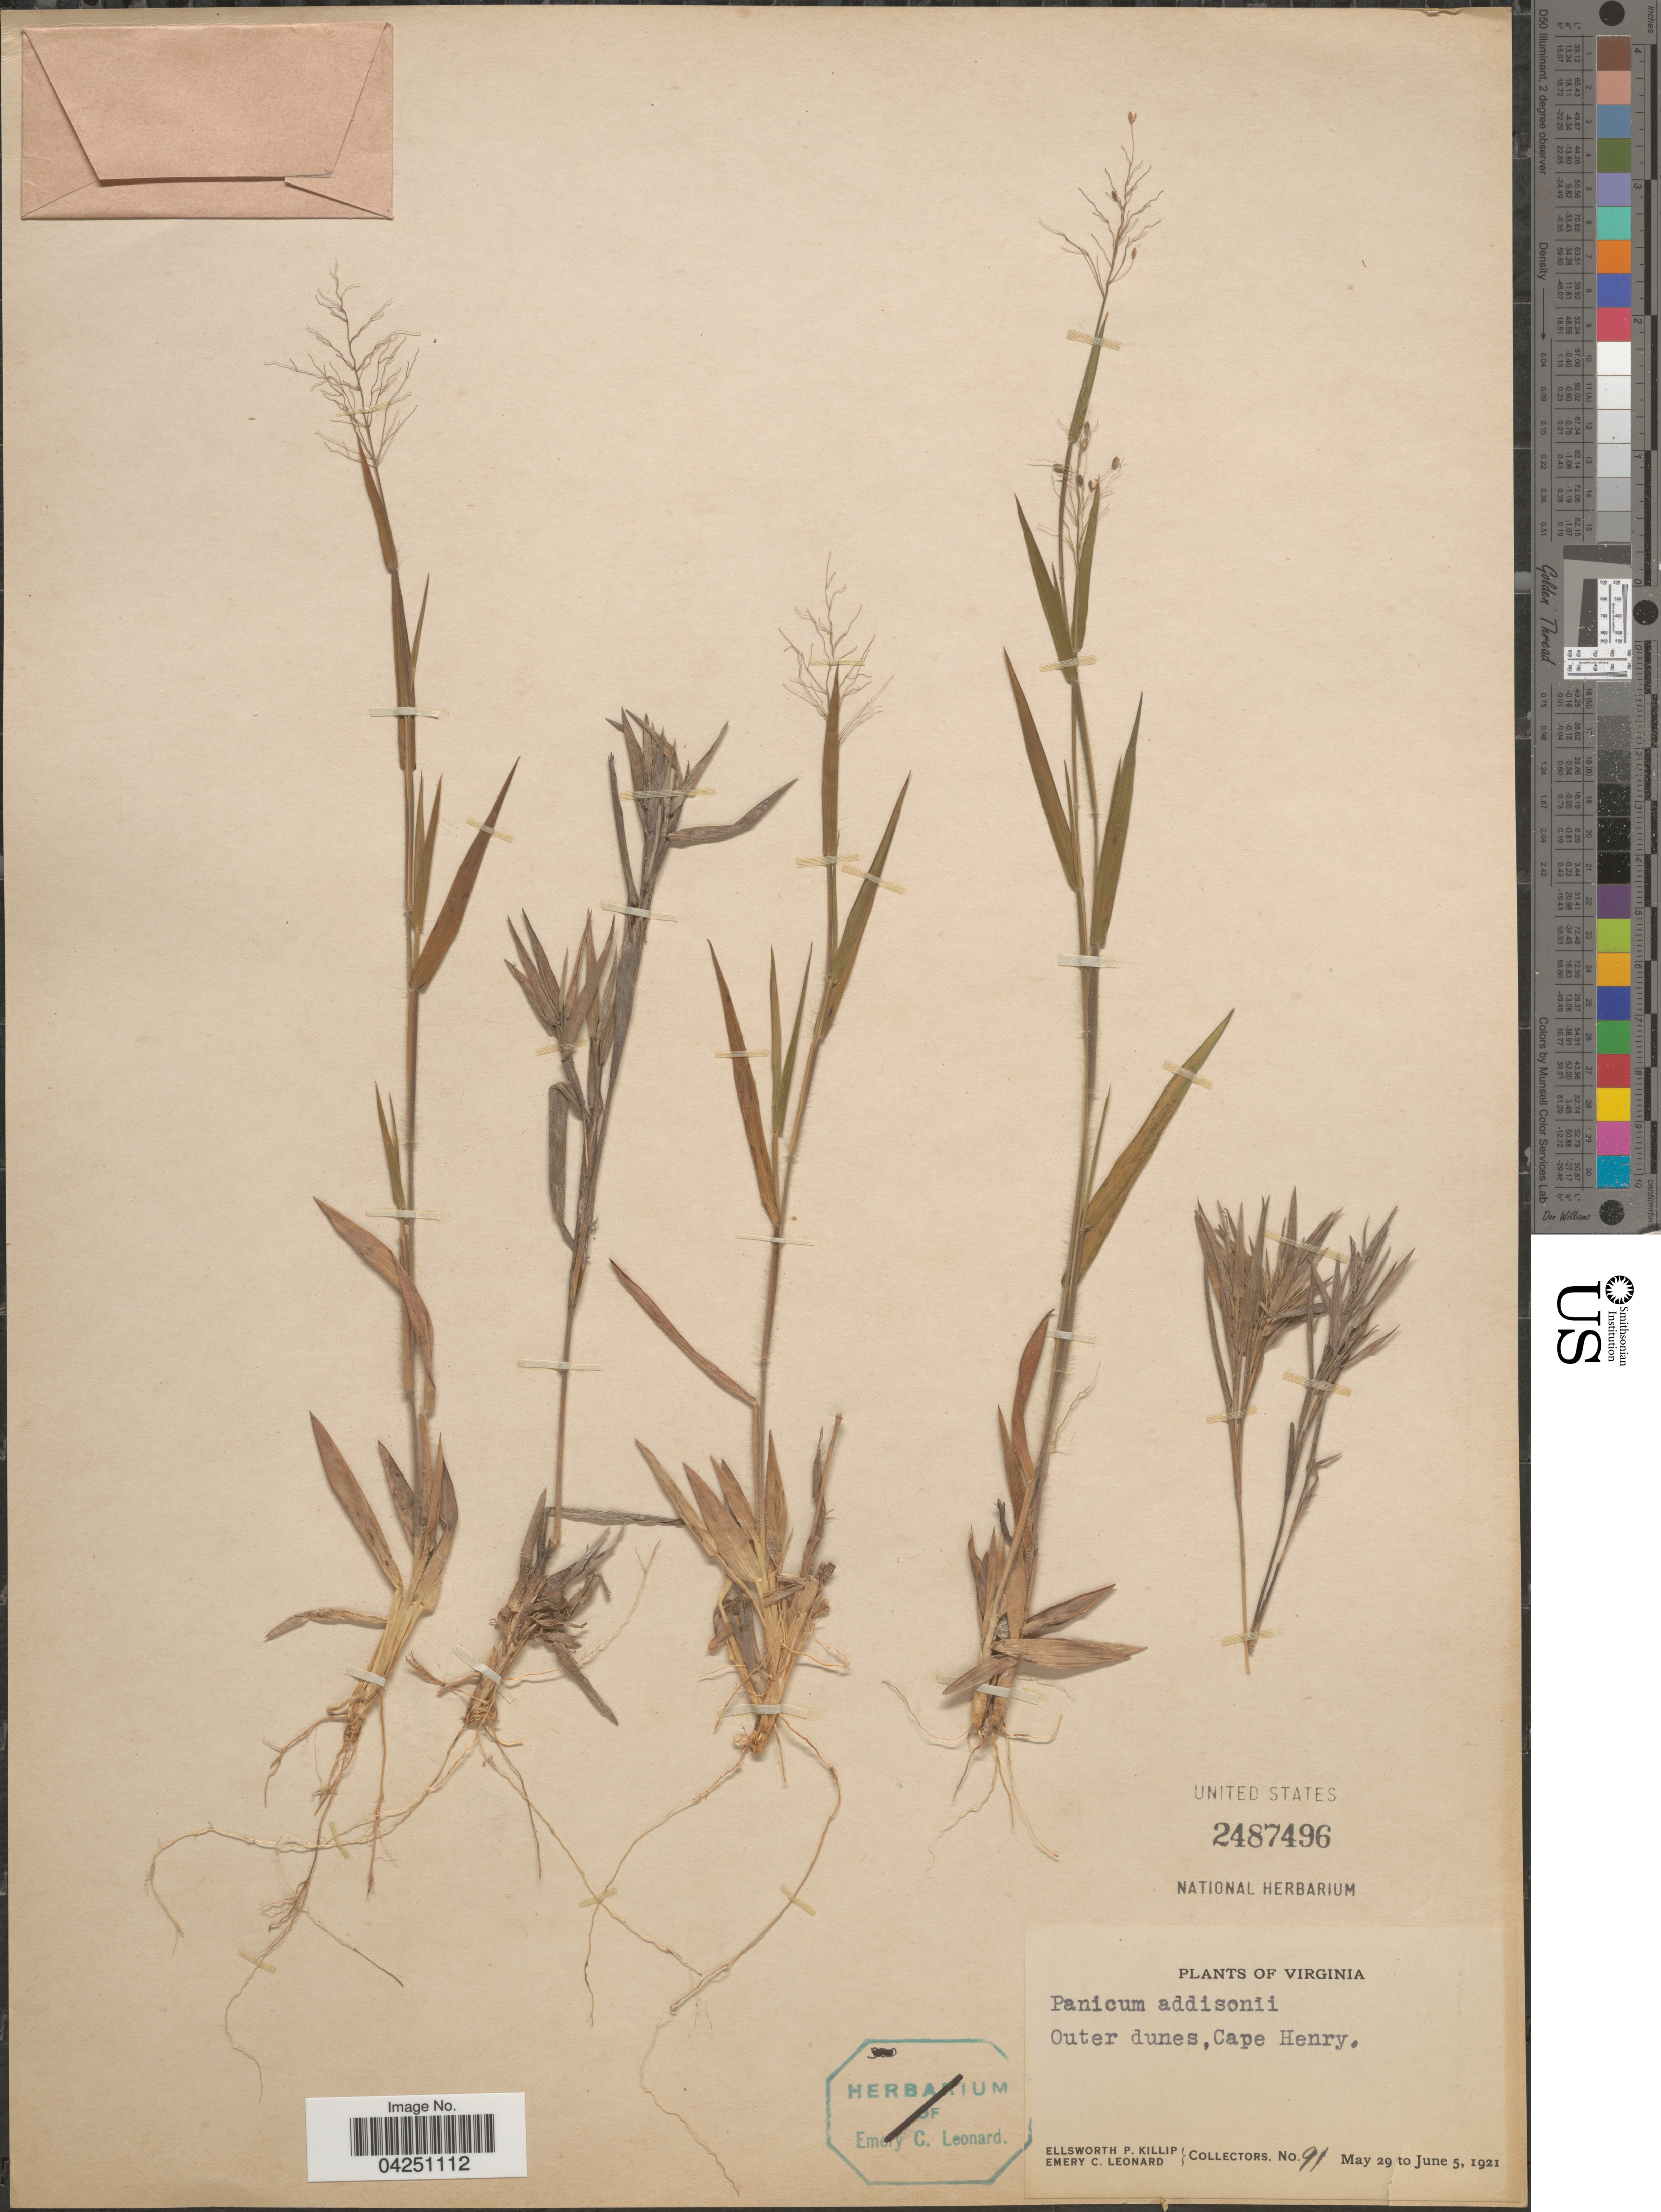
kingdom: Plantae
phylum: Tracheophyta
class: Liliopsida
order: Poales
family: Poaceae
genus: Dichanthelium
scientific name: Dichanthelium acuminatum var. acuminatum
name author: (Sw.) Gould & C.A. Clark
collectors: E. P. Killip & E. C. Leonard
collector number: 91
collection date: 1921-05-29/1921-06-05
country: United States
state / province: Virginia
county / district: City of Virginia Beach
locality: Outer dunes,Cape Henry.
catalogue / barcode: US 2487496